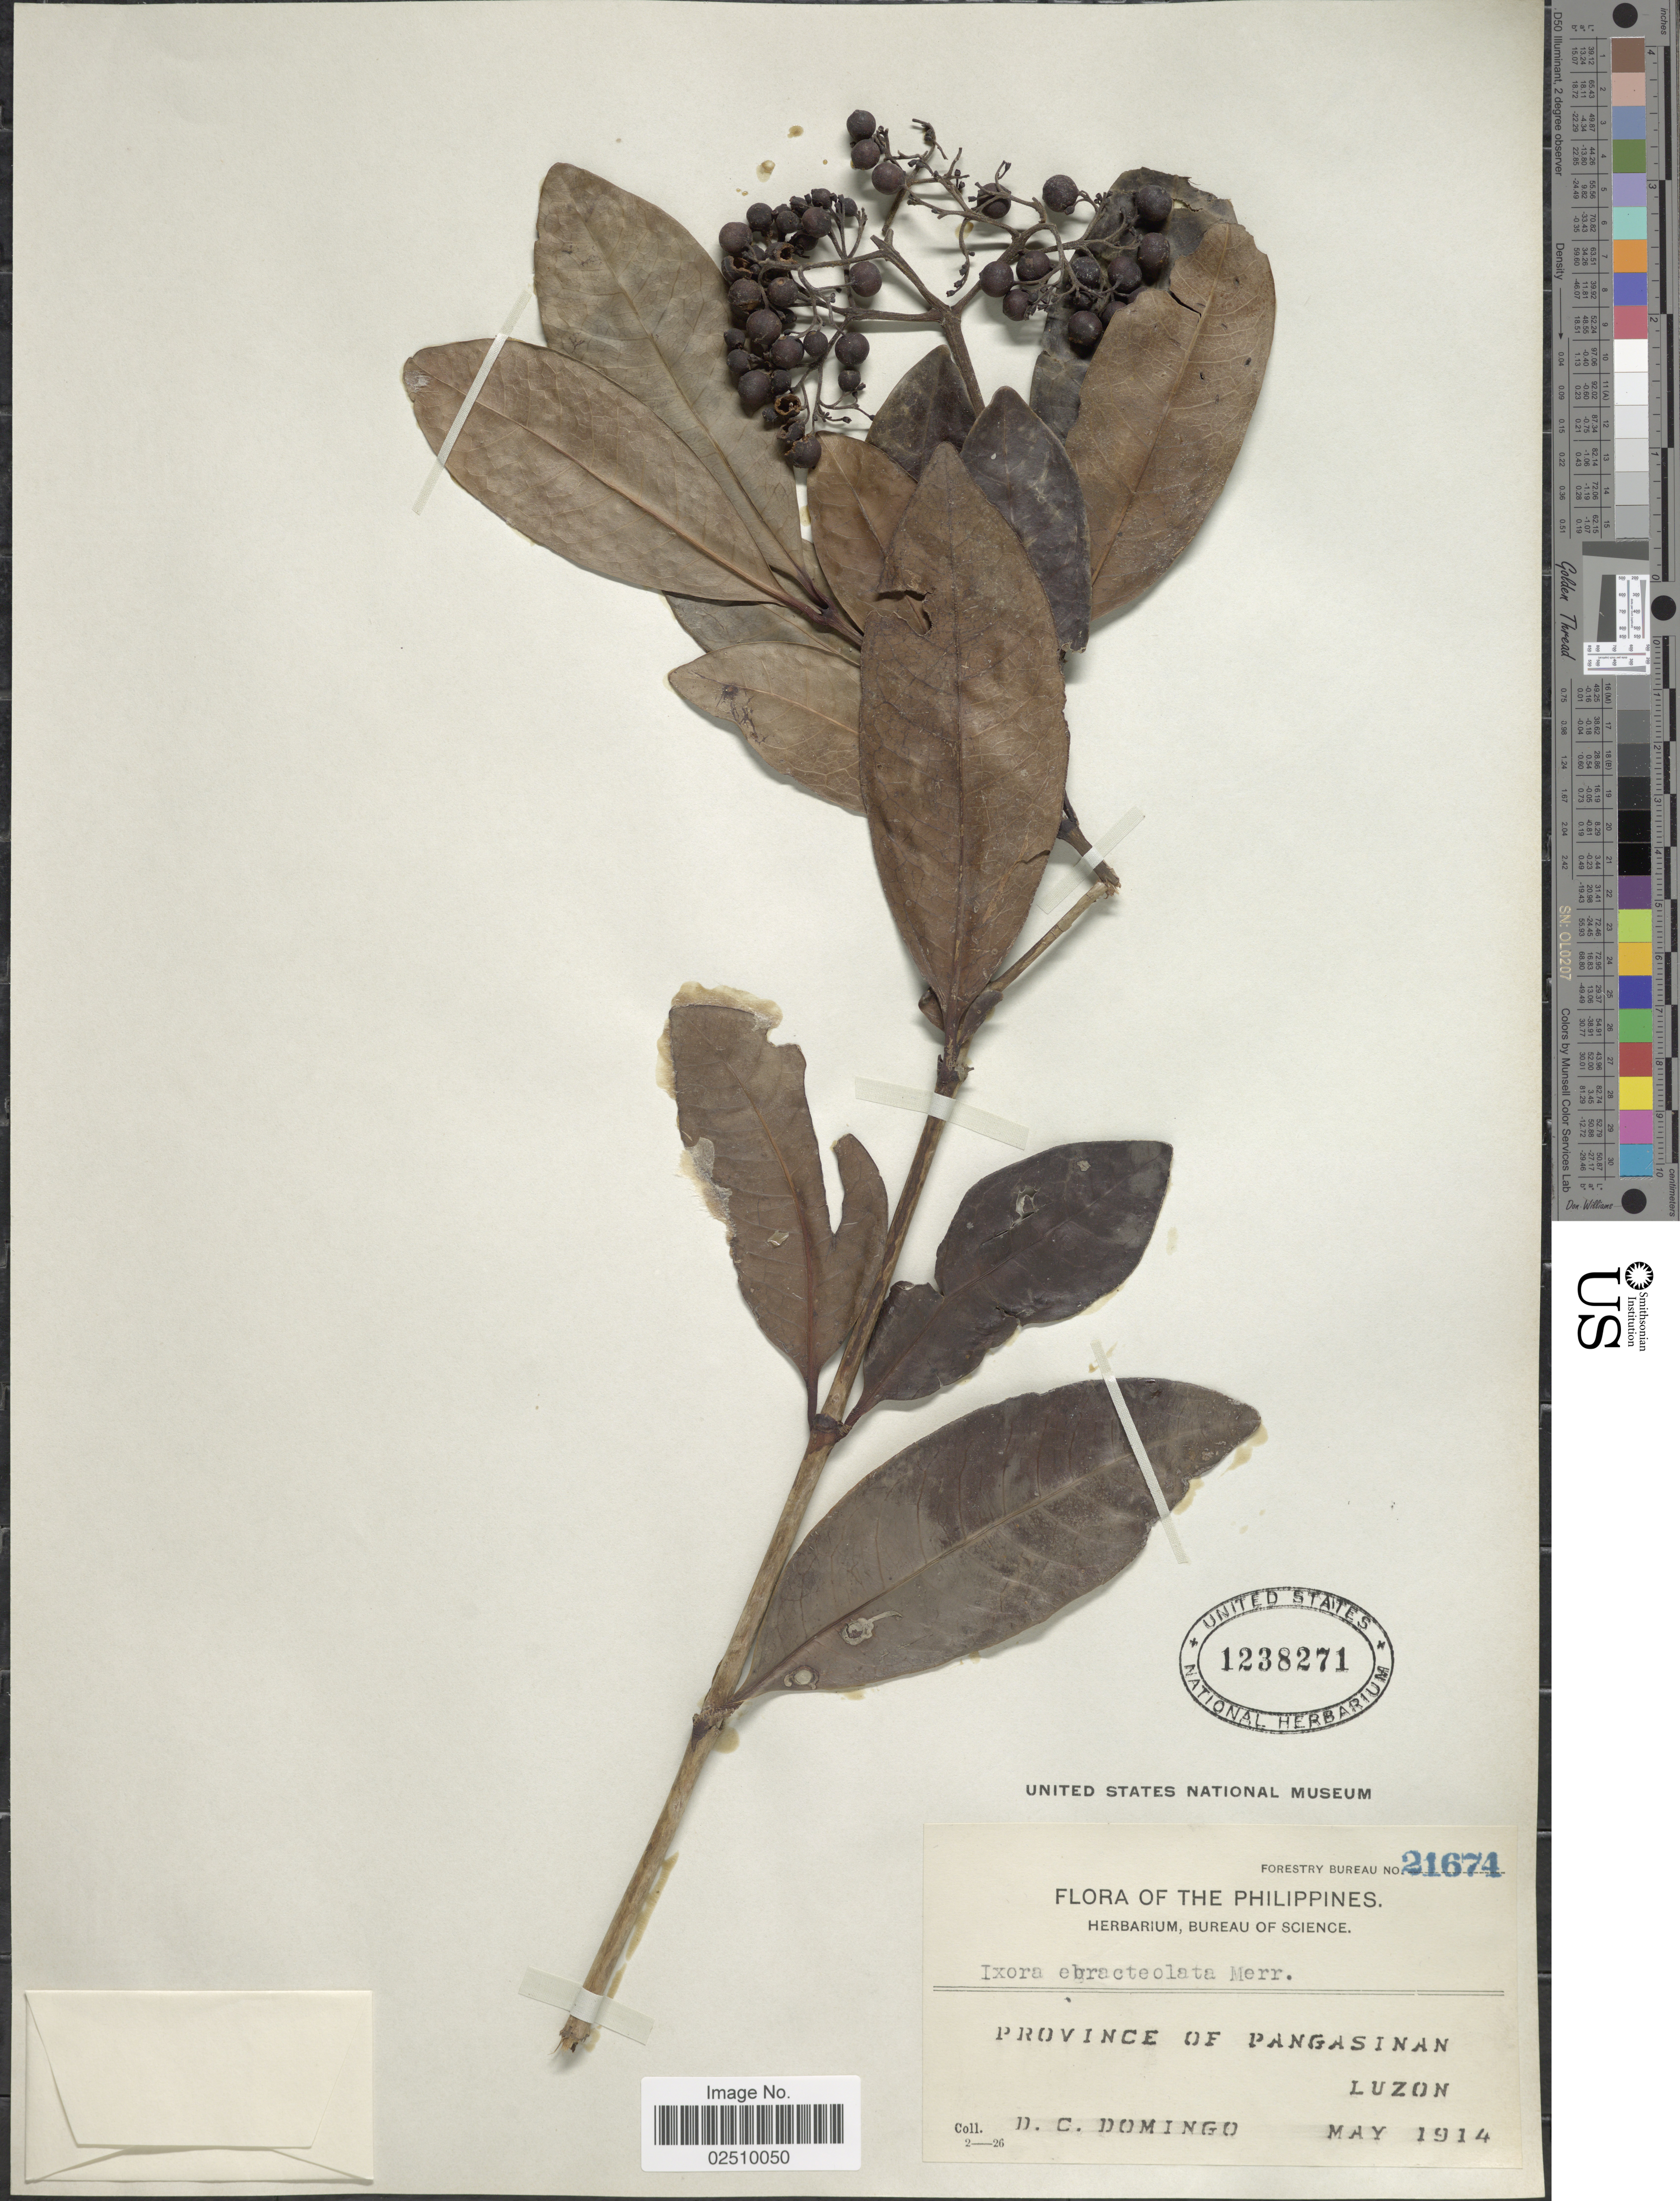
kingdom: Plantae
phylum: Tracheophyta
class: Magnoliopsida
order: Gentianales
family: Rubiaceae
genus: Ixora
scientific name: Ixora ebracteolata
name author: Merr.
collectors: D. Domingo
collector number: Forestry Bureau 21674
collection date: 1914-05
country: Philippines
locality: Province of Pangasinan, Luzon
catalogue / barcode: US 1238271